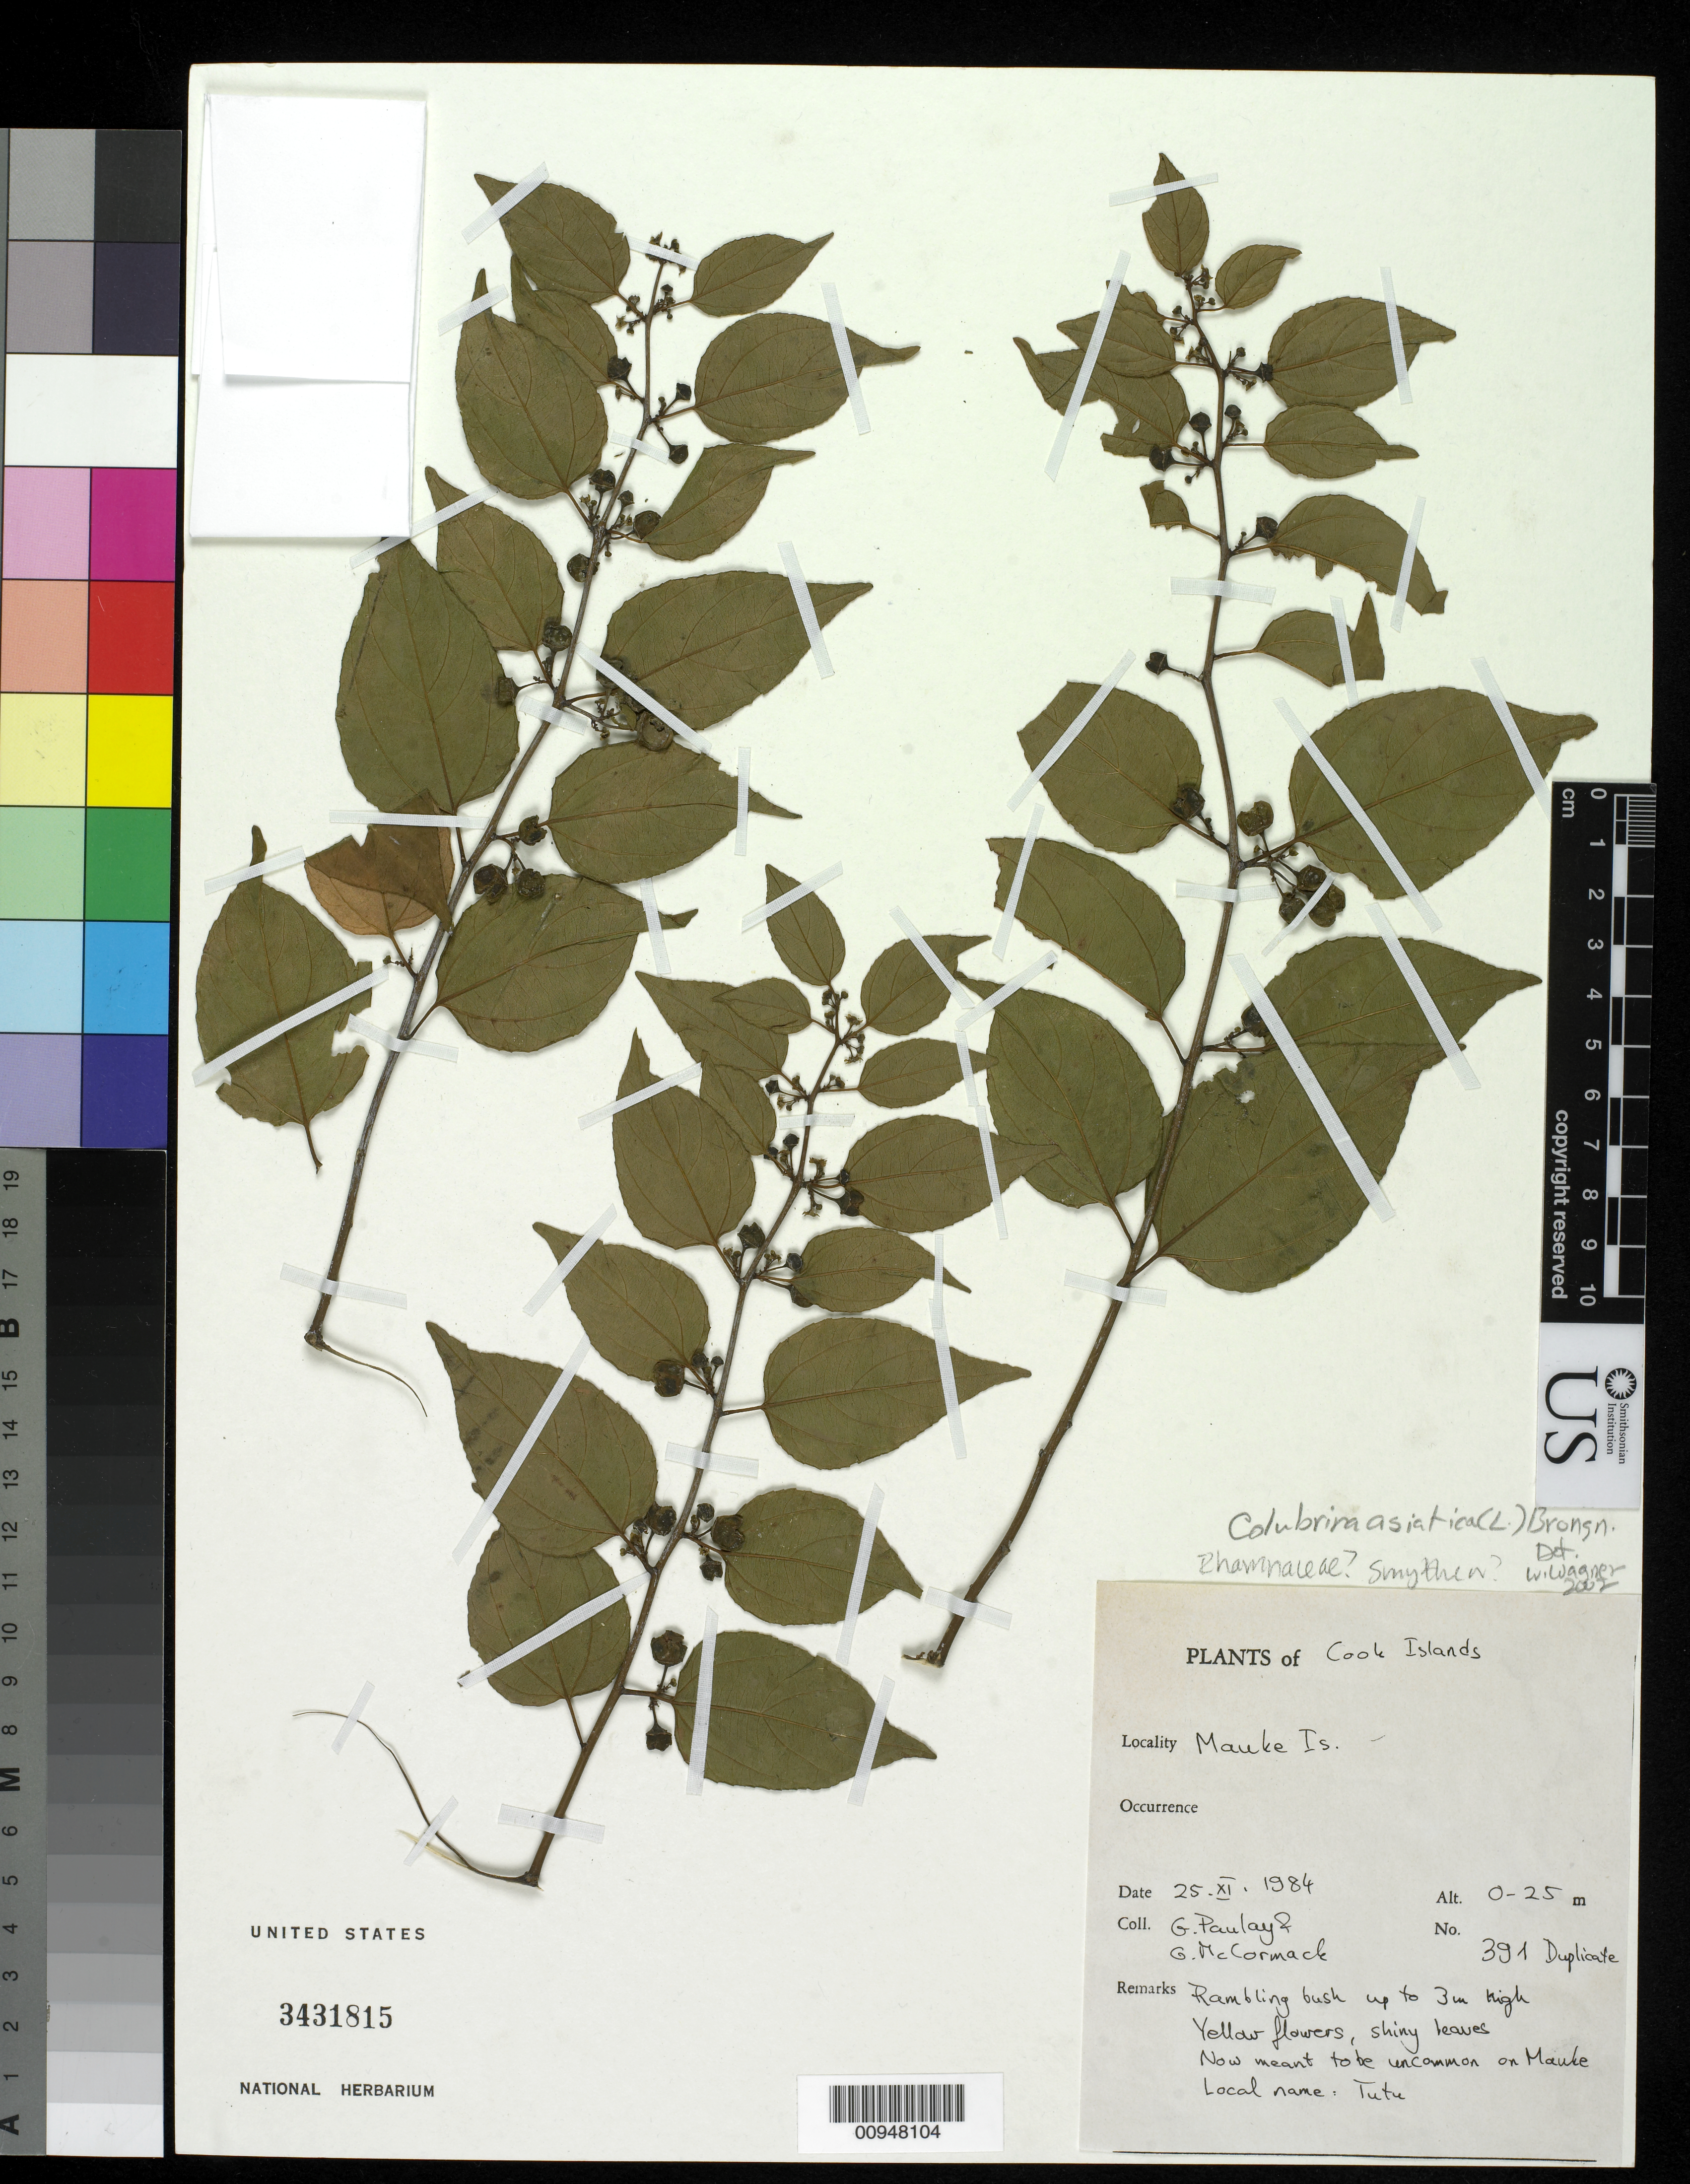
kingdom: Plantae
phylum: Tracheophyta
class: Magnoliopsida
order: Rosales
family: Rhamnaceae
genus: Colubrina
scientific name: Colubrina asiatica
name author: (L.) Brongn.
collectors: G. Paulay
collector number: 391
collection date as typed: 25 Nov 1984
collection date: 1984-11-25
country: Cook Islands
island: Mauke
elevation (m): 0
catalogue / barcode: US 3431815